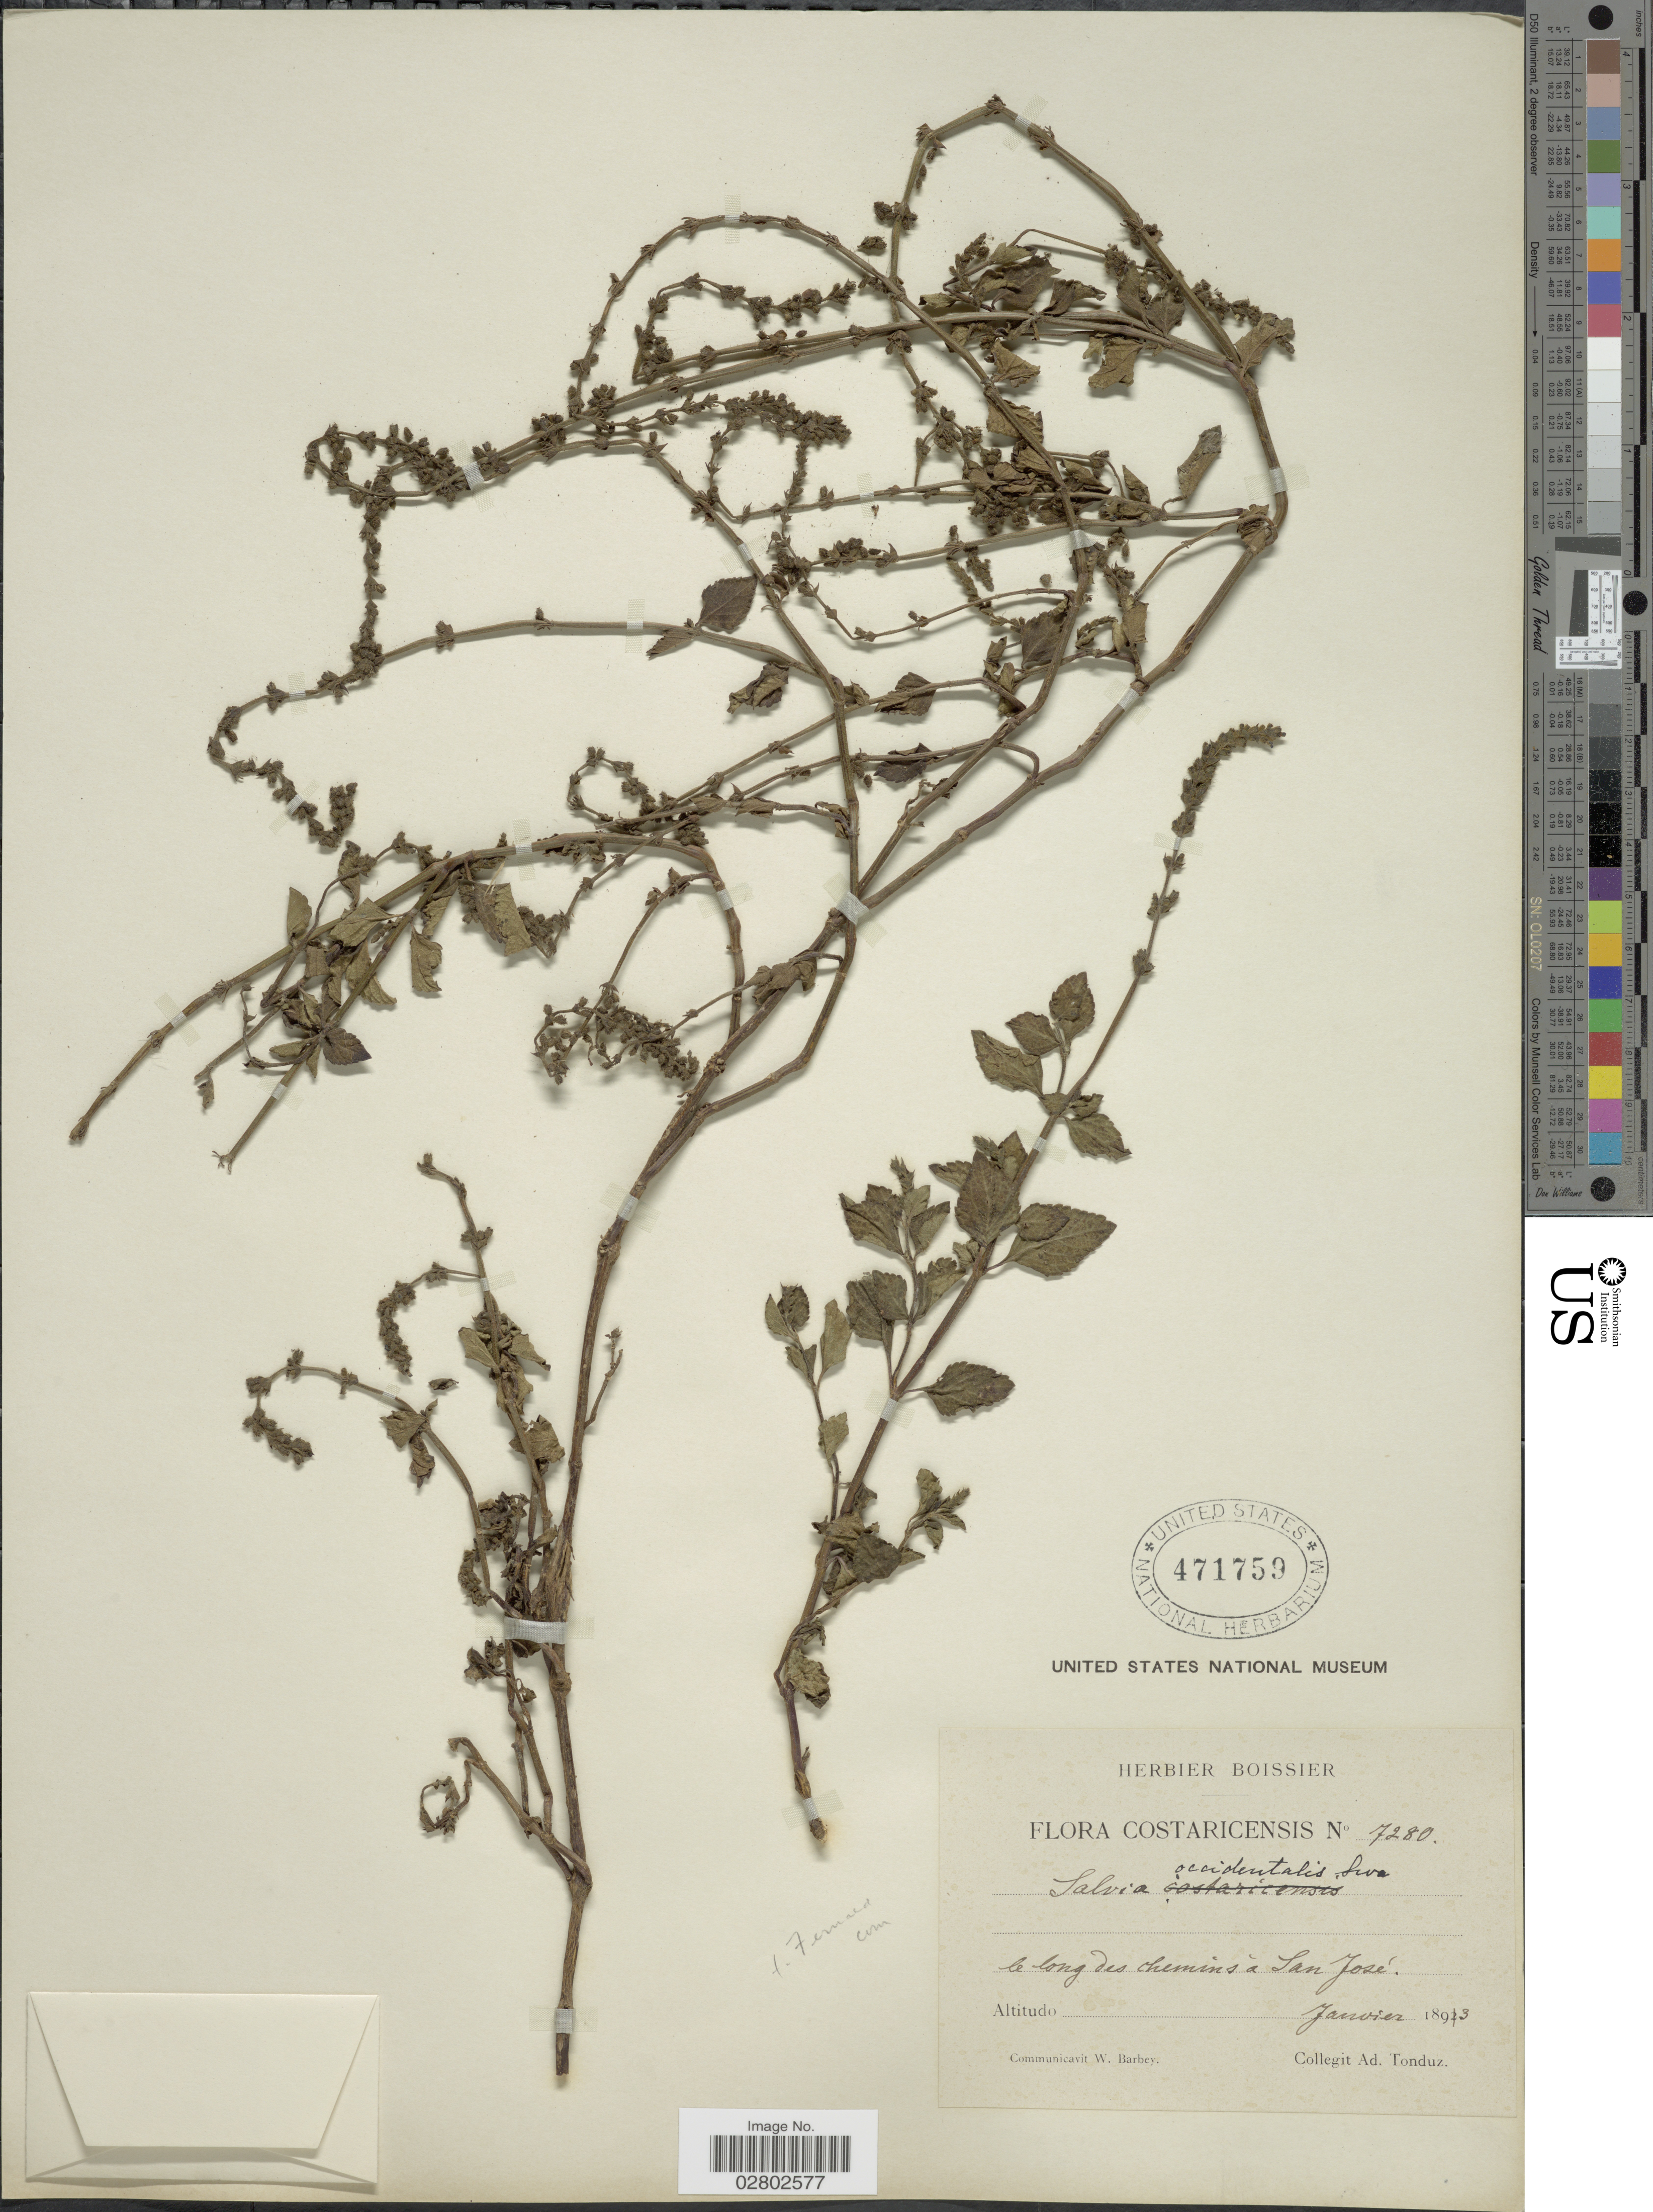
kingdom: Plantae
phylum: Tracheophyta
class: Magnoliopsida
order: Lamiales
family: Lamiaceae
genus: Salvia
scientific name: Salvia occidentalis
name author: Sw.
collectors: A. Tonduz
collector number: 7280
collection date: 1893-01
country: Costa Rica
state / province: San José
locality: Le long des chemins à San José.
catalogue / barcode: US 471759